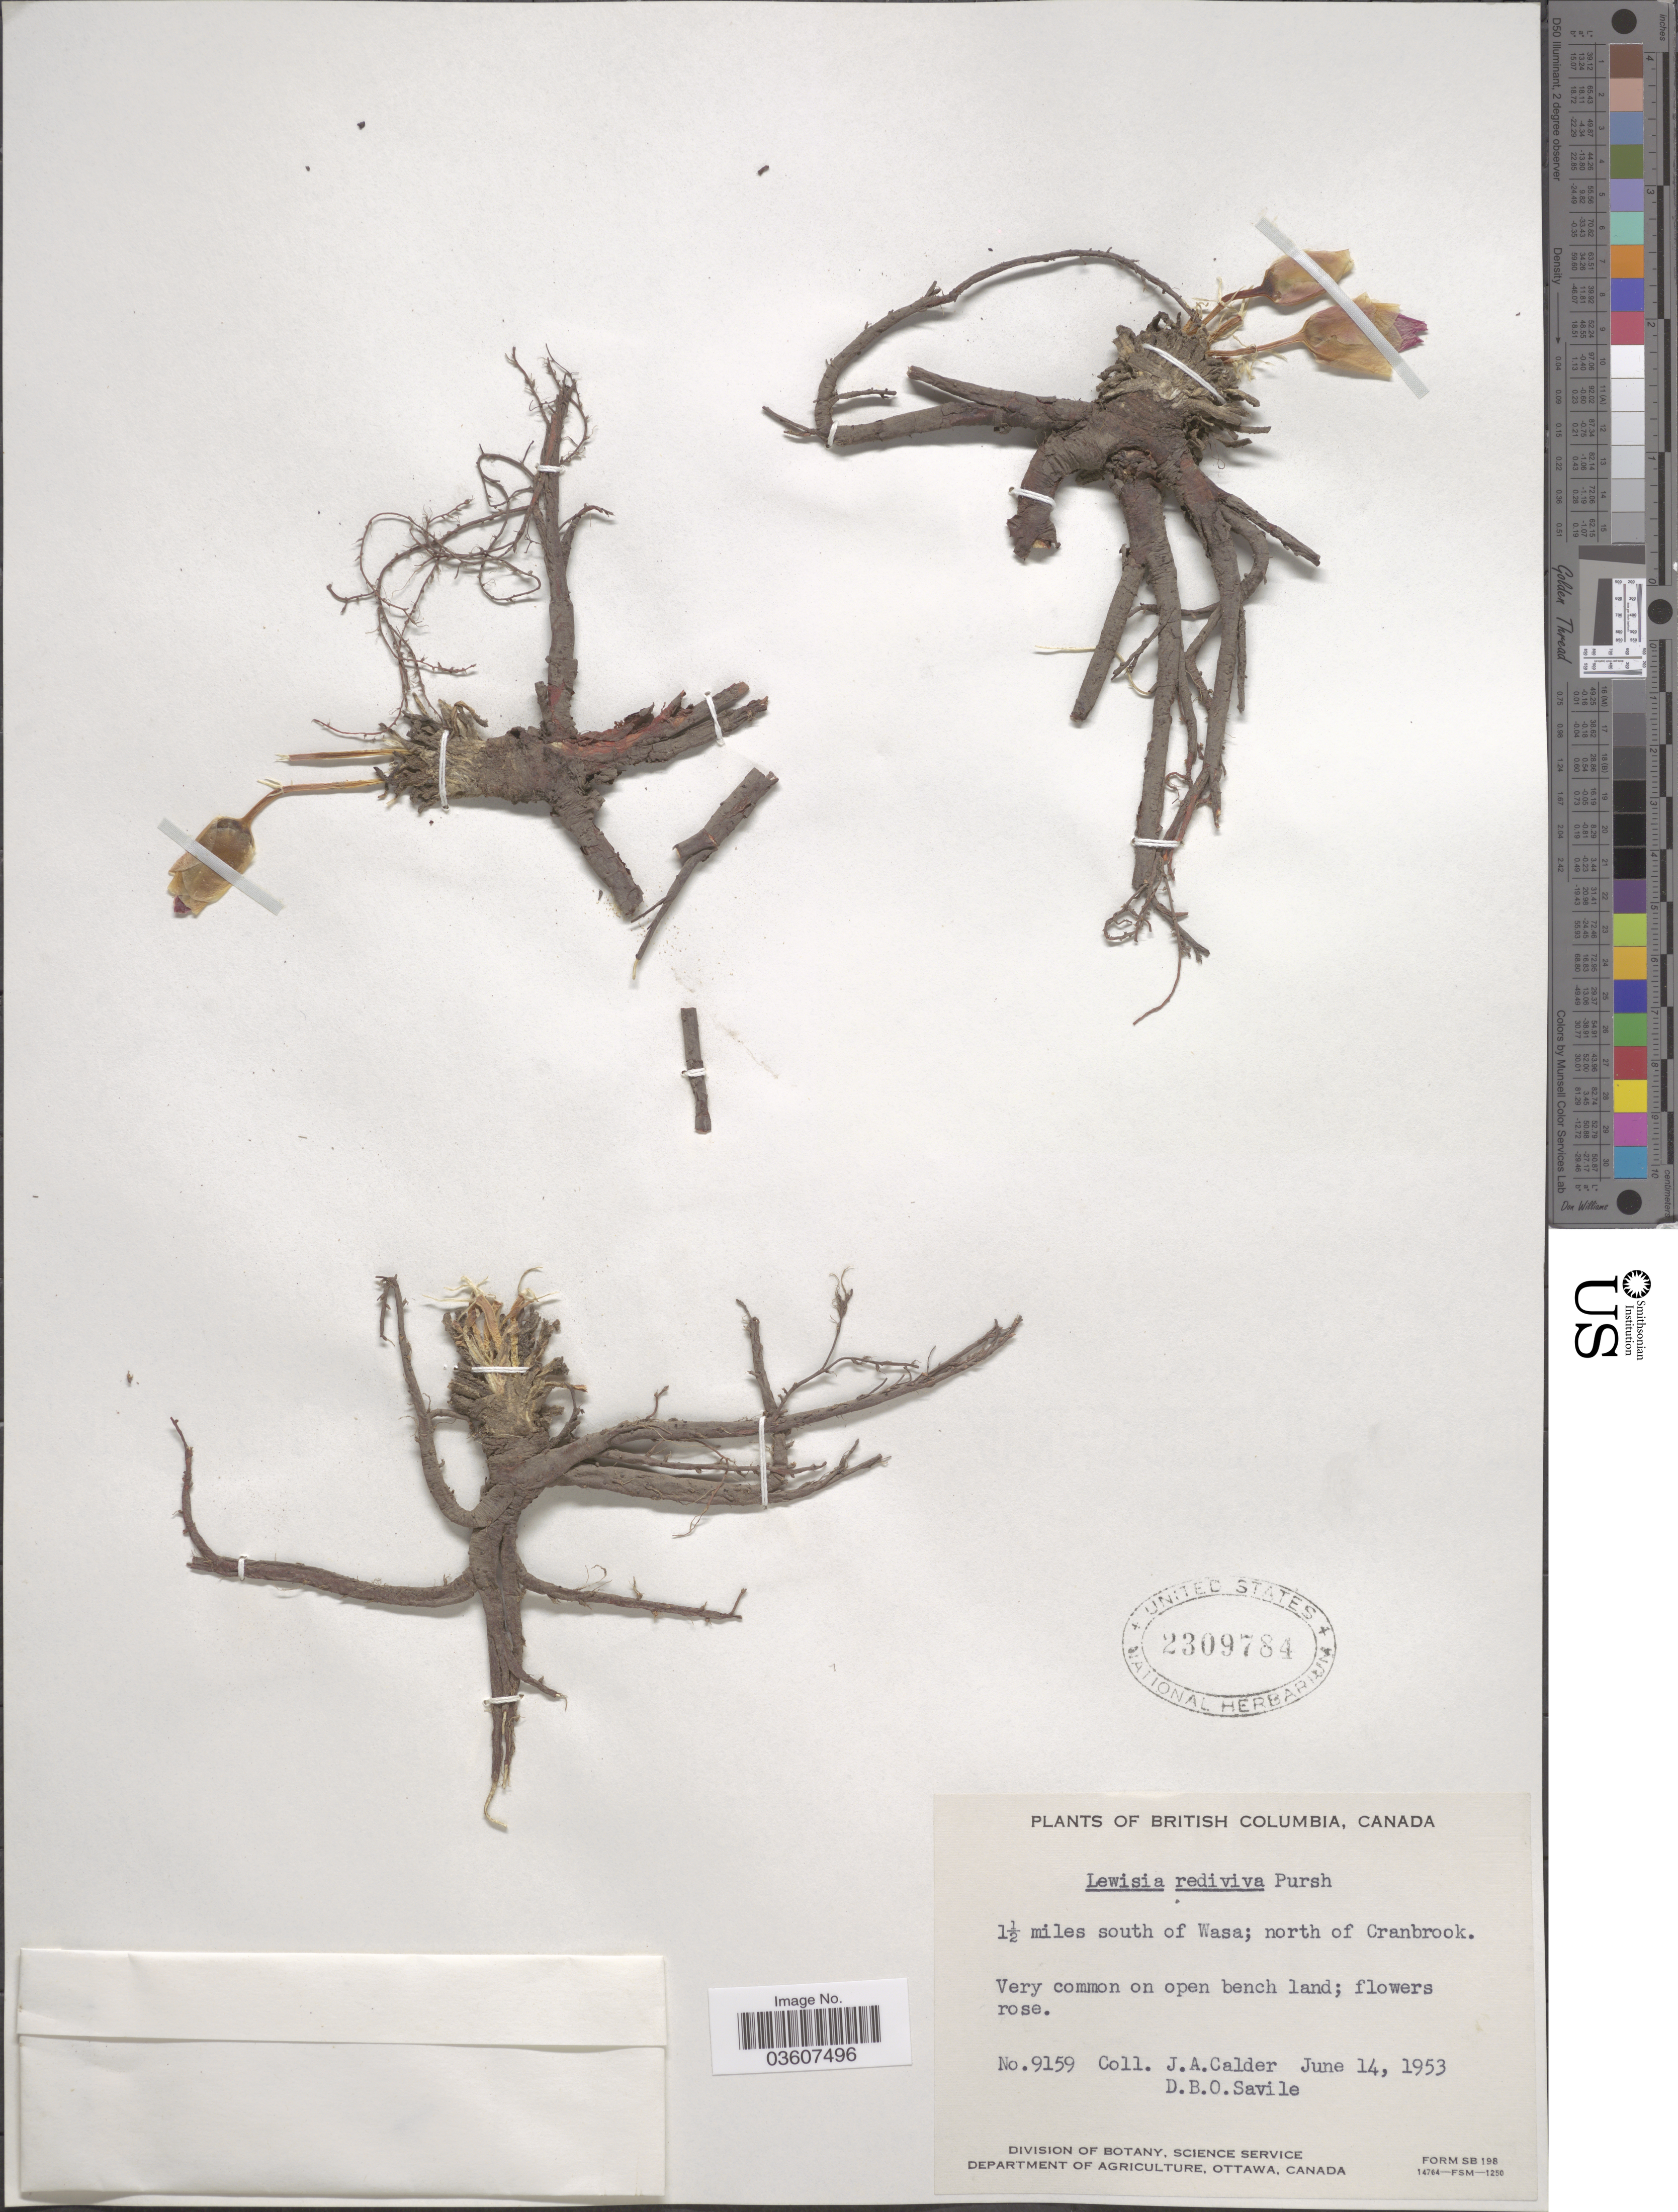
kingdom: Plantae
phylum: Tracheophyta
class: Magnoliopsida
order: Caryophyllales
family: Montiaceae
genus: Lewisia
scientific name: Lewisia minor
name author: Rydb.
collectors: J. A. Calder & D. Savile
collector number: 9159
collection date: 1953-06-14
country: Canada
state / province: British Columbia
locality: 1½ miles south of Wasa; north of Cranbrook.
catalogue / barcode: US 2309784